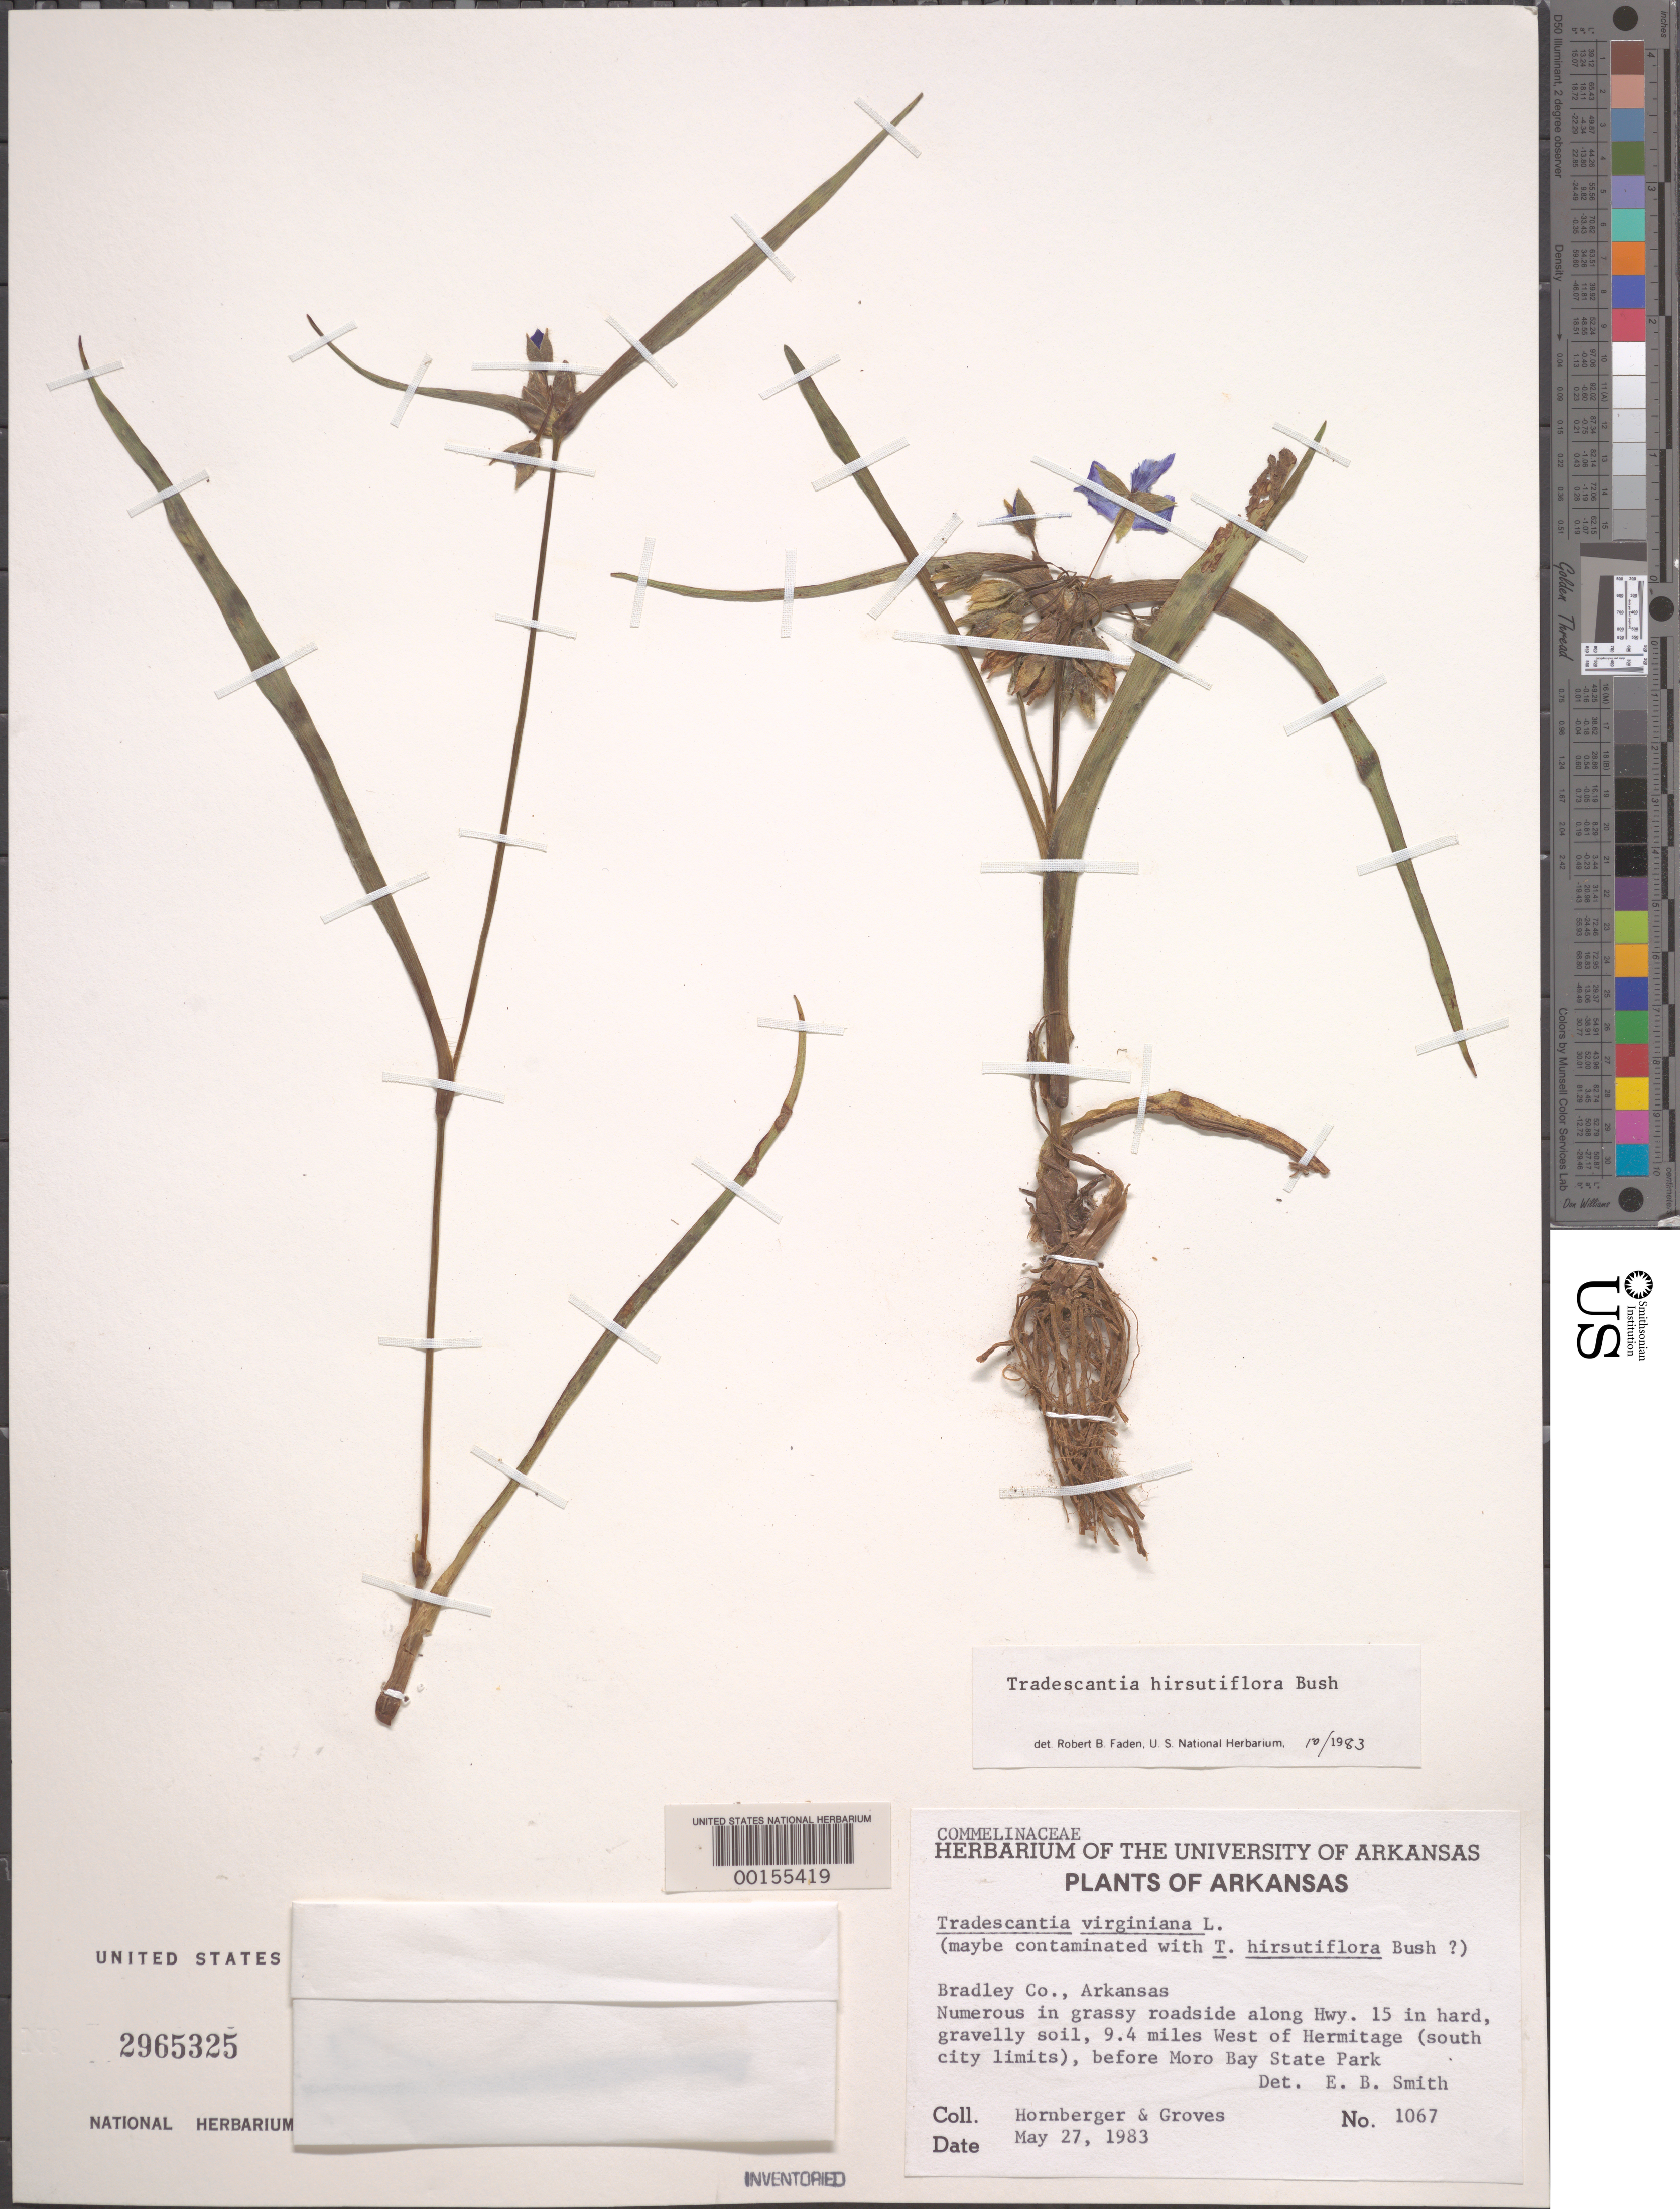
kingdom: Plantae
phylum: Tracheophyta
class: Liliopsida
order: Commelinales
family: Commelinaceae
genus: Tradescantia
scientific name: Tradescantia hirsutiflora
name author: Bush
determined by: Faden, Robert B., (US), Smithsonian Institution - National Museum of Natural History (UNITED STATES)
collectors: -. Hornberger & -. Groves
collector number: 1067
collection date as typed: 27 May 1983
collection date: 1983-05-27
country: United States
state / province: Arkansas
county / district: Bradley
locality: W of hermitage, before moro bay state park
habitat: Grassy roadside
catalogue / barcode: US 2965325